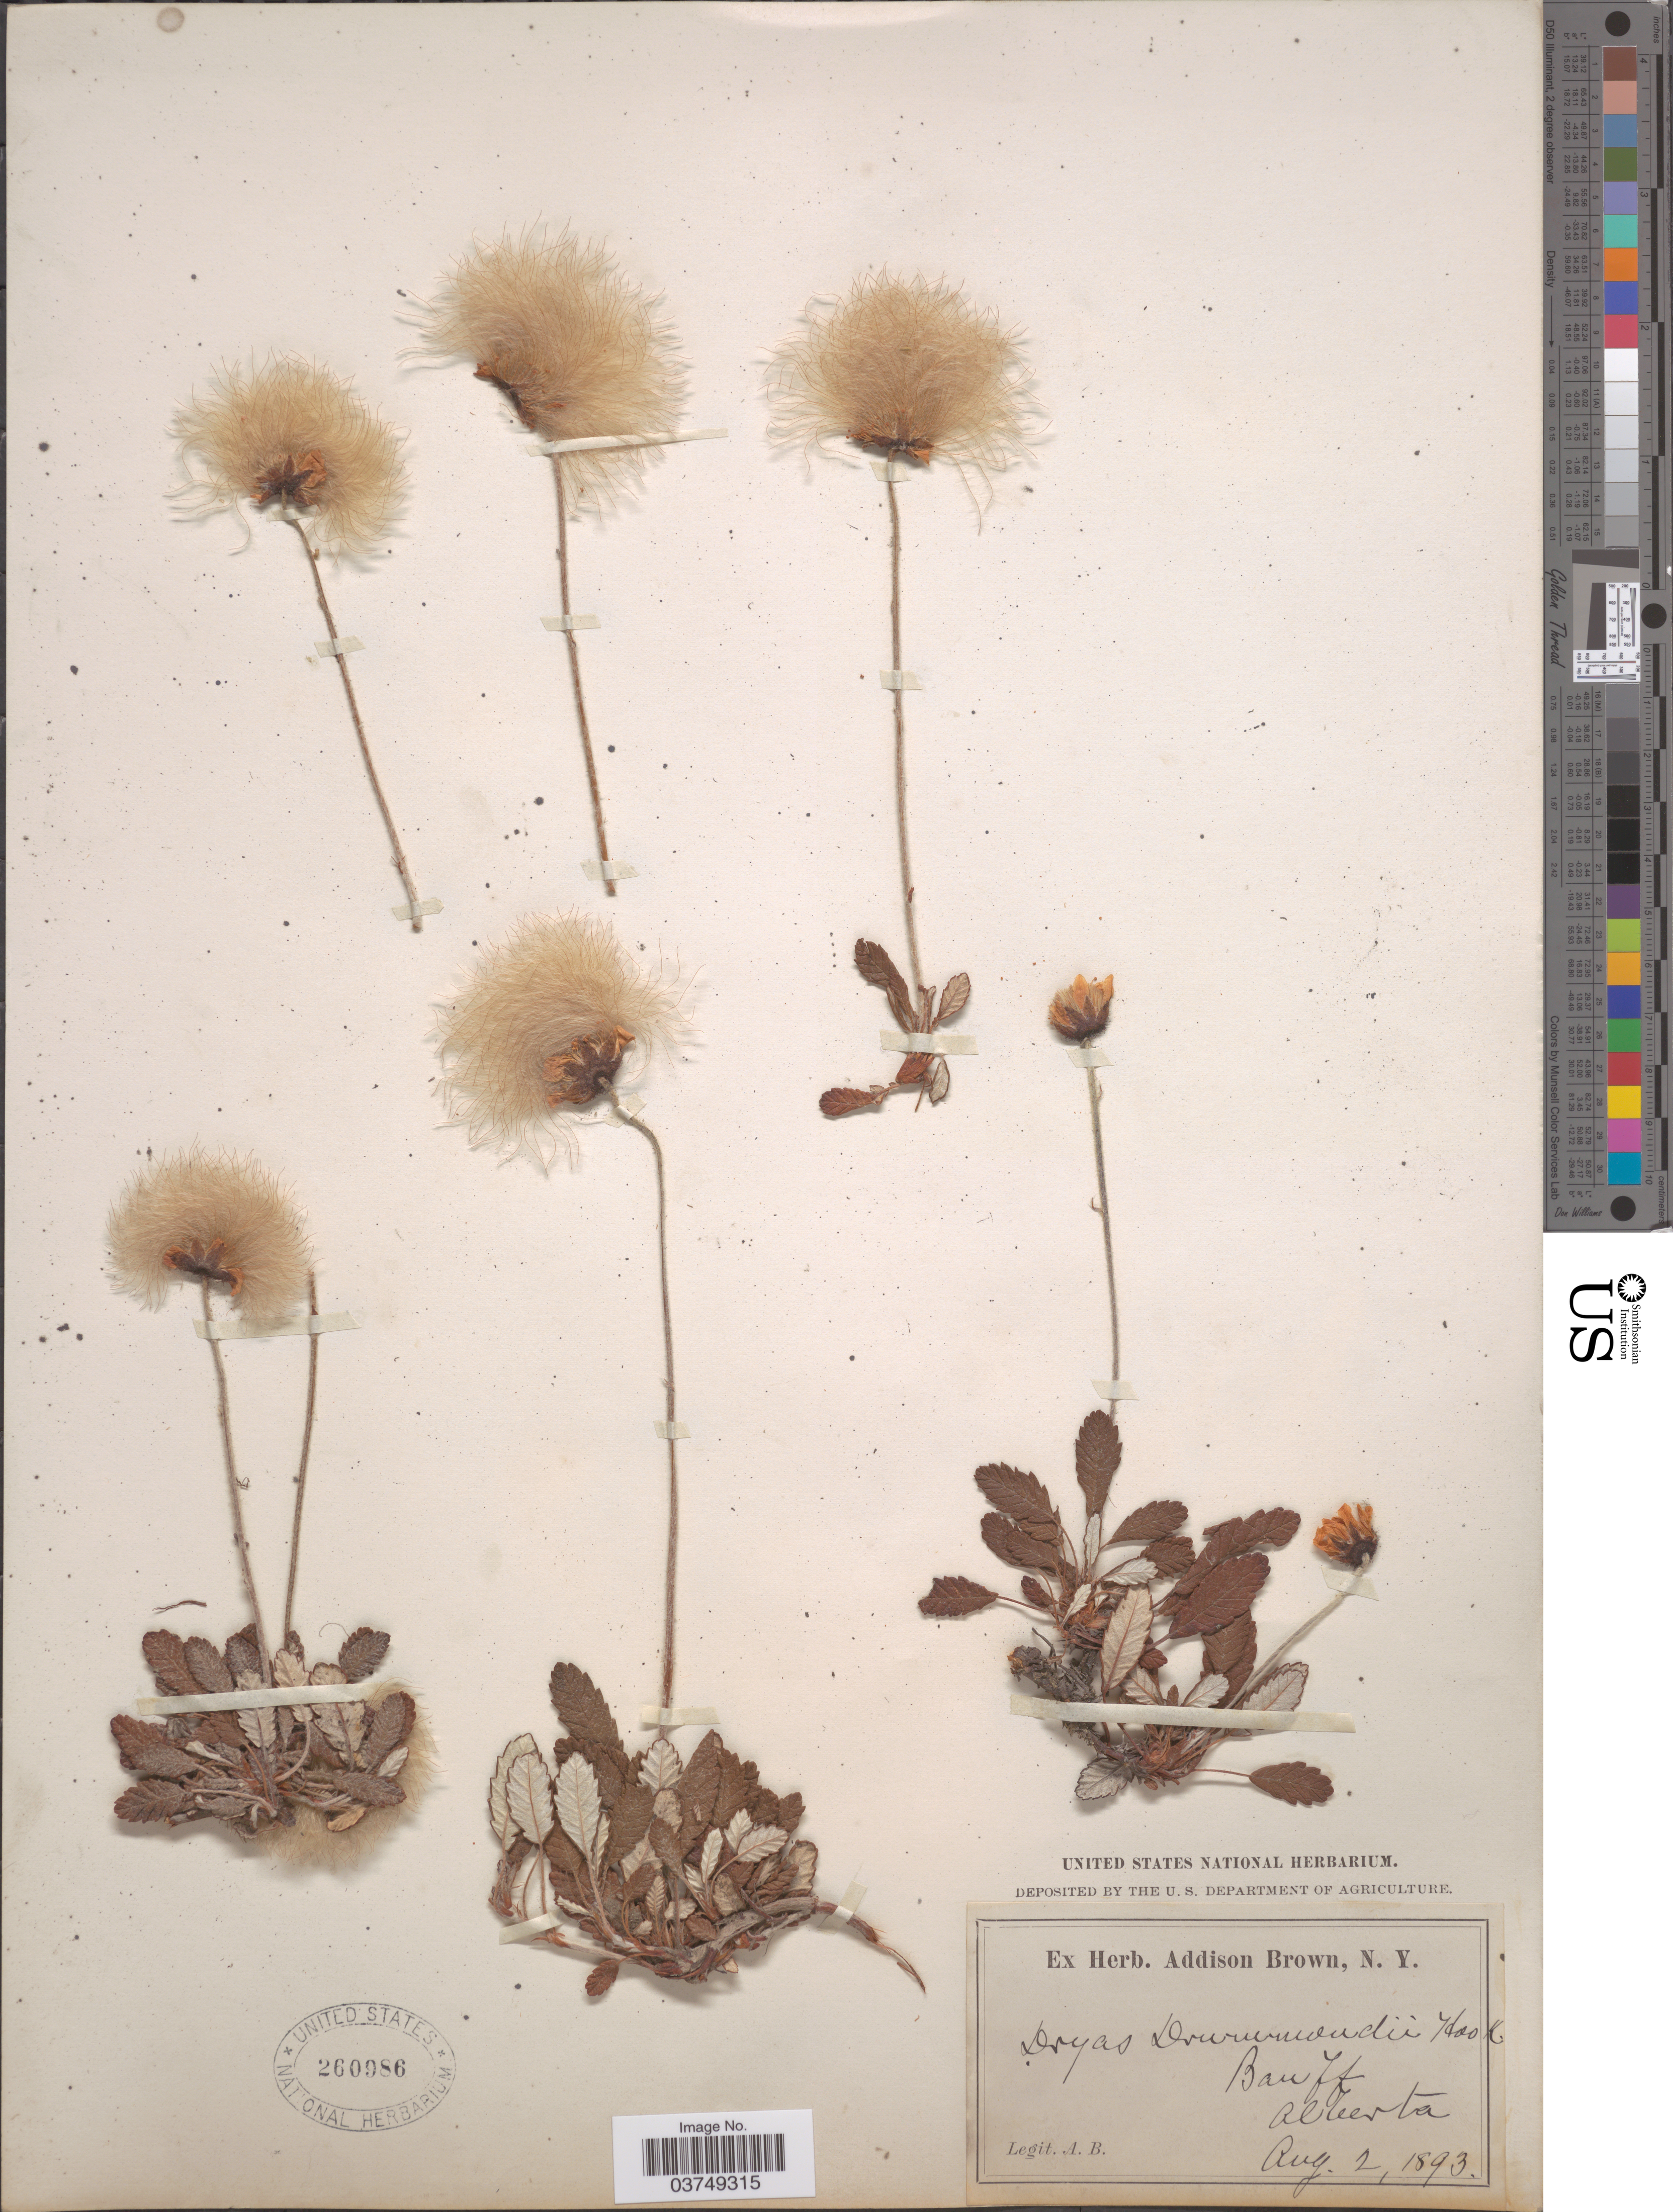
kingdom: Plantae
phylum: Tracheophyta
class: Magnoliopsida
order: Rosales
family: Rosaceae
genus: Dryas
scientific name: Dryas drummondii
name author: Hook. & Richardson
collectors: A. Brown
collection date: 1893-08-02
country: Canada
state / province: Alberta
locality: Banff.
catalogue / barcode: US 260986